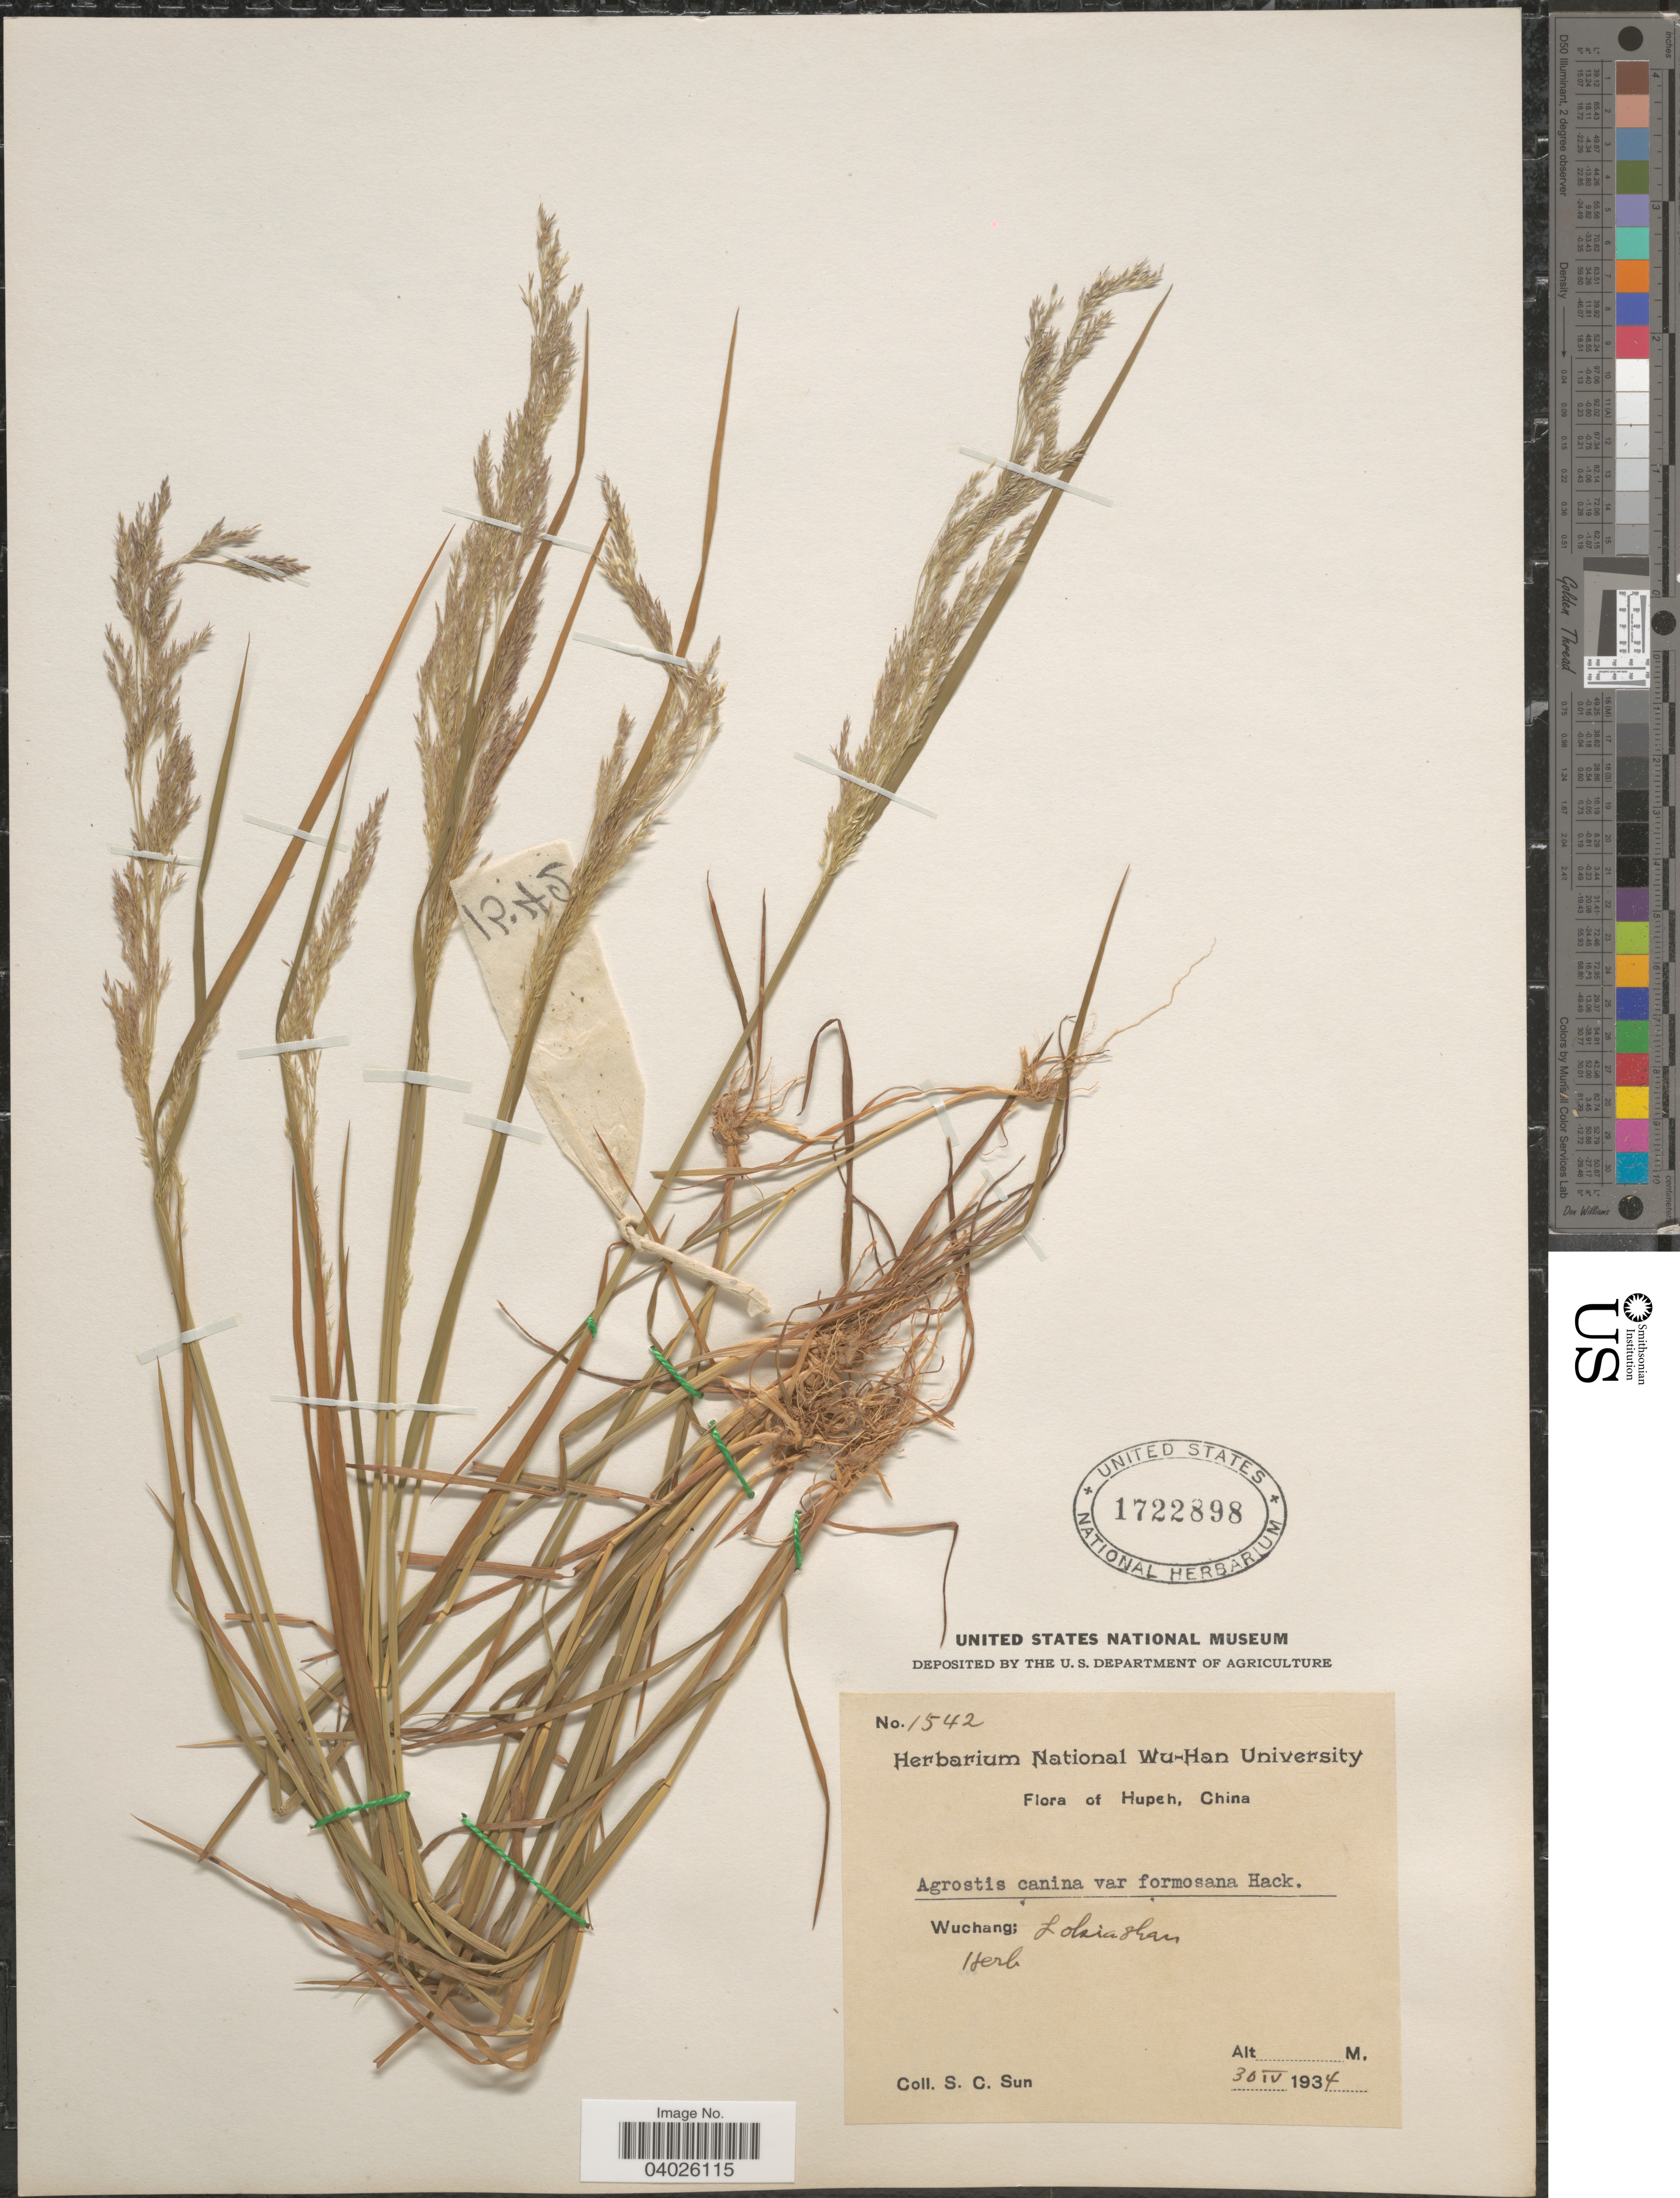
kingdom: Plantae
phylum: Tracheophyta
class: Liliopsida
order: Poales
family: Poaceae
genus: Agrostis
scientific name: Agrostis canina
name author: L.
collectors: S. C. Sun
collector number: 1542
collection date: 1934-04-30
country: China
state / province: Hubei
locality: Hupeh. Wuchang: Lokiashan.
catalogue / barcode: US 1722898